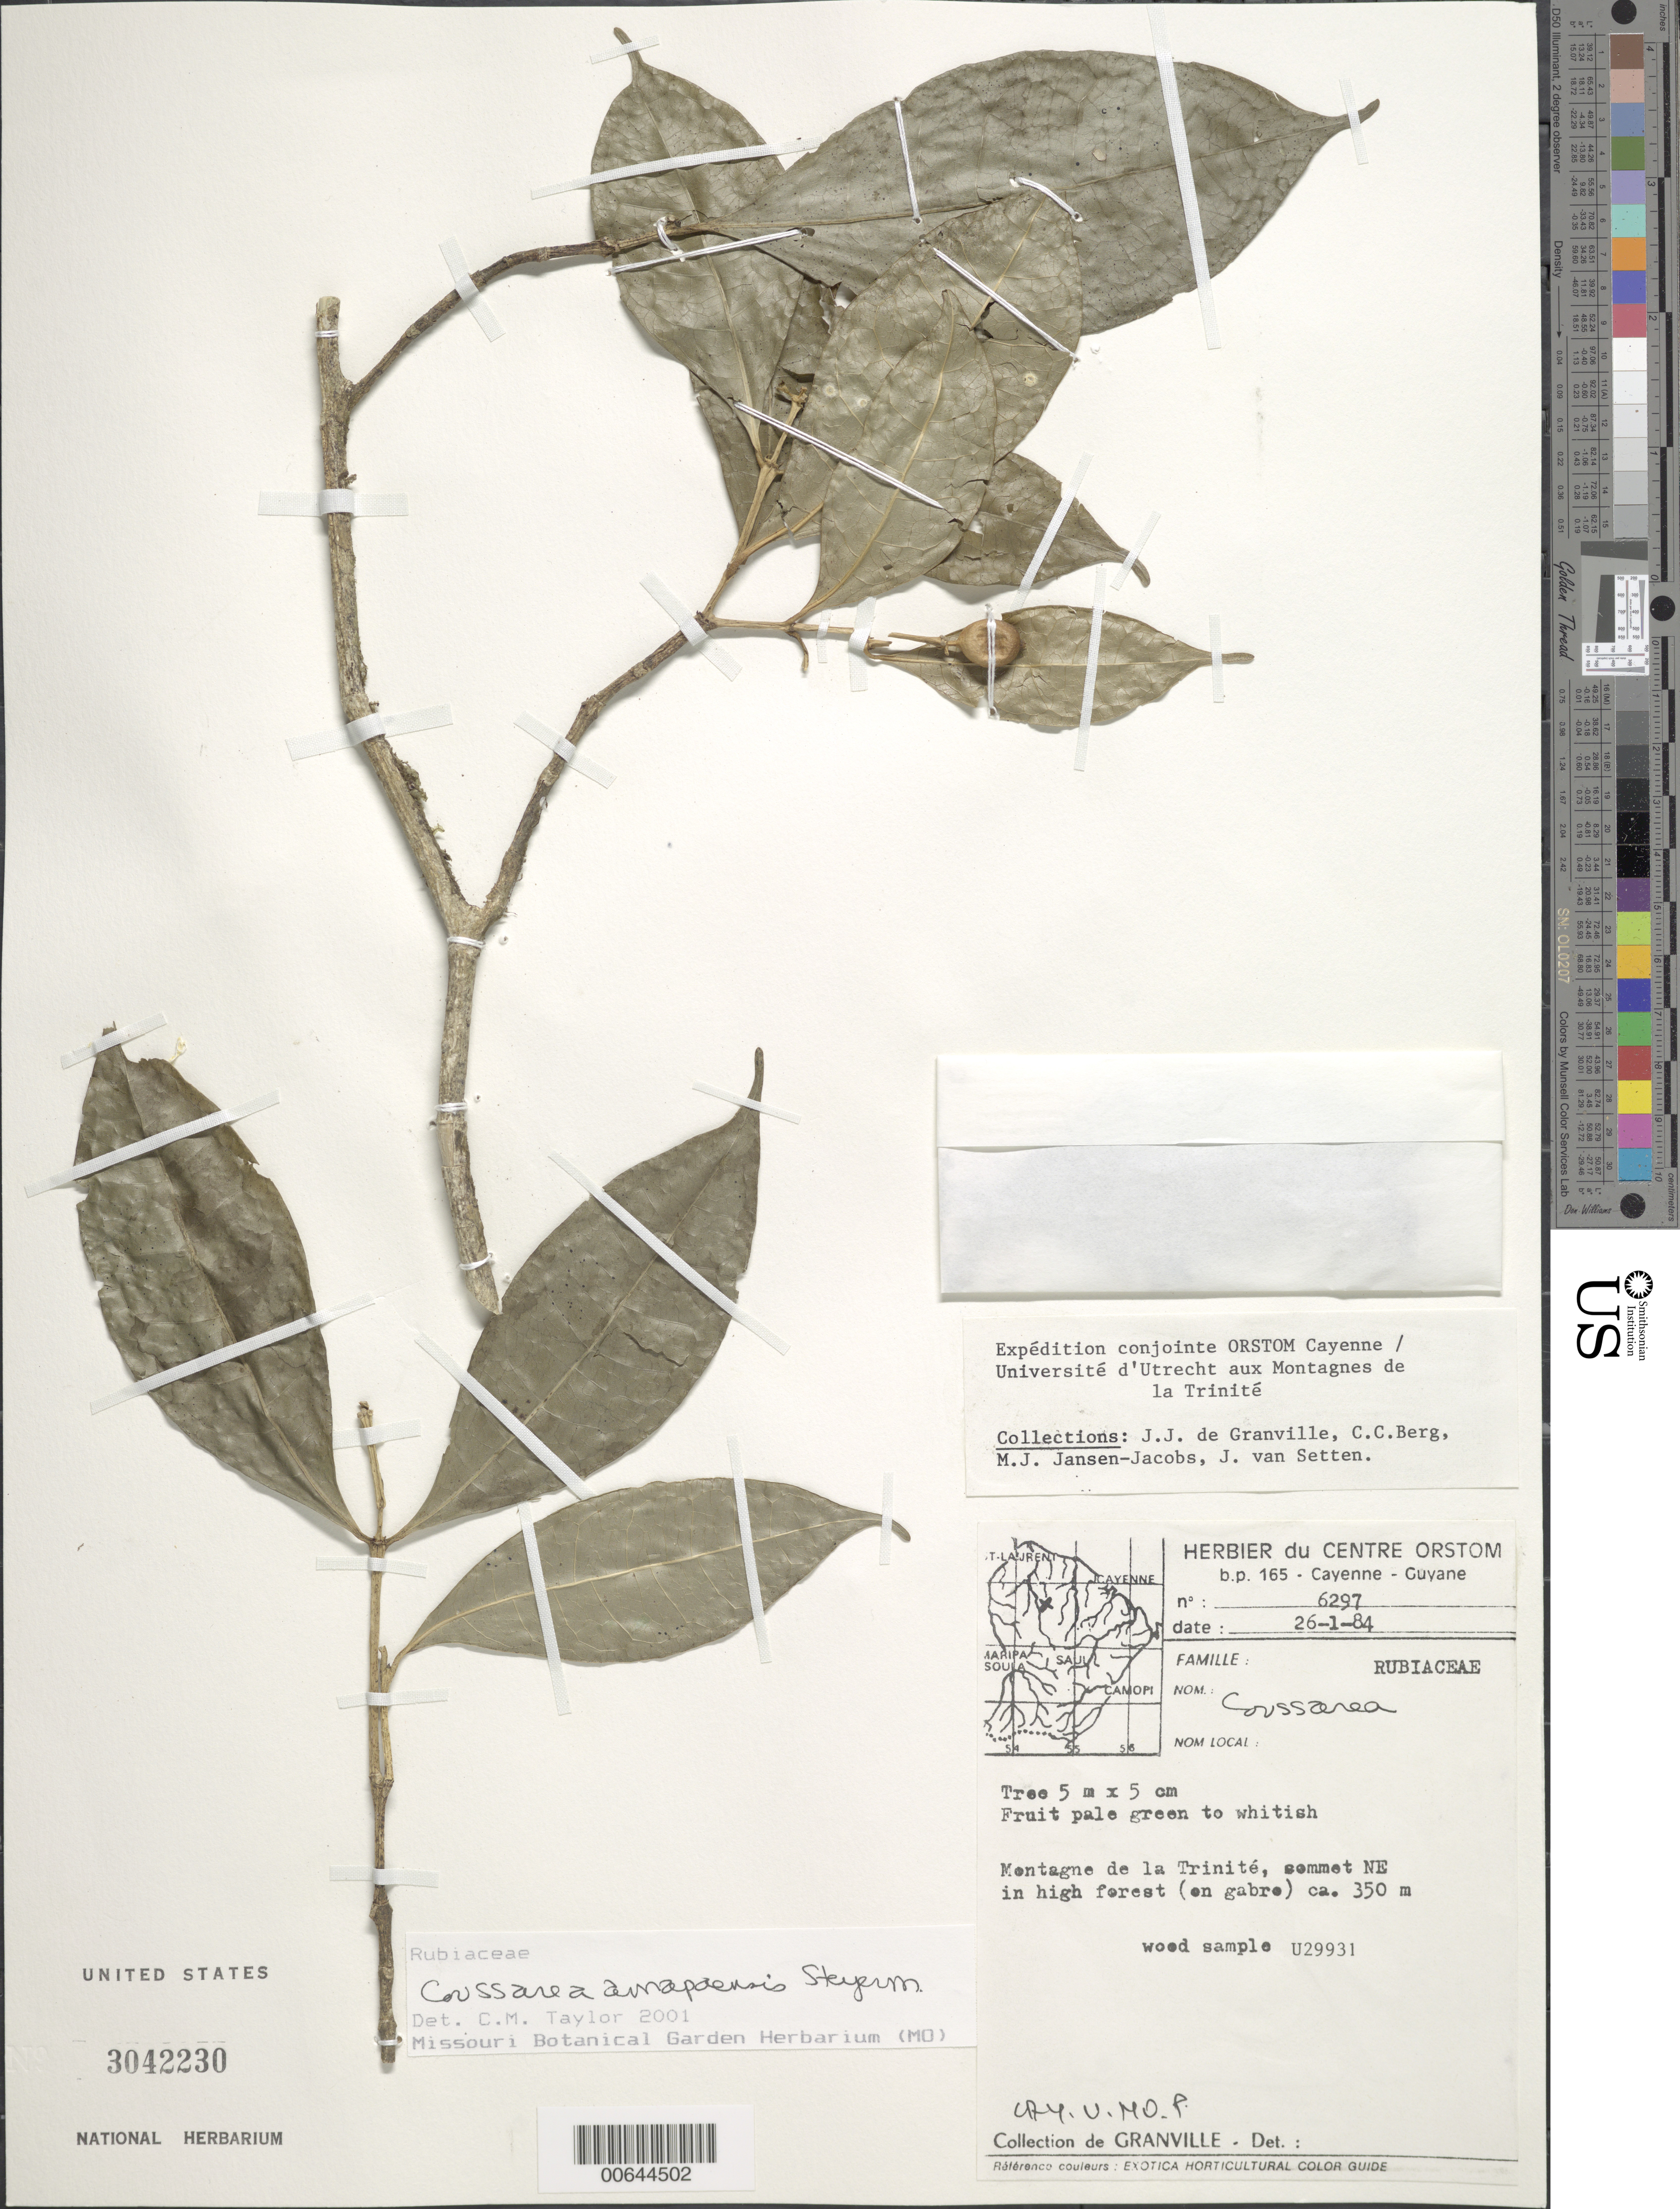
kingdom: Plantae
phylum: Tracheophyta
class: Magnoliopsida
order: Gentianales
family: Rubiaceae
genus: Coussarea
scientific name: Coussarea amapaensis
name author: Steyerm.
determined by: Taylor, Charlotte M.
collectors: J.-J. de Granville, C. C. Berg, M. J. Jansen-Jacobs & J. van Setten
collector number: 6297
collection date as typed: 26-Jan-84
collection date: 1984-01-26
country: French Guiana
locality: Montagnes de la Trinité, sommet NE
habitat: High forest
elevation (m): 350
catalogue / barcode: US 3042230